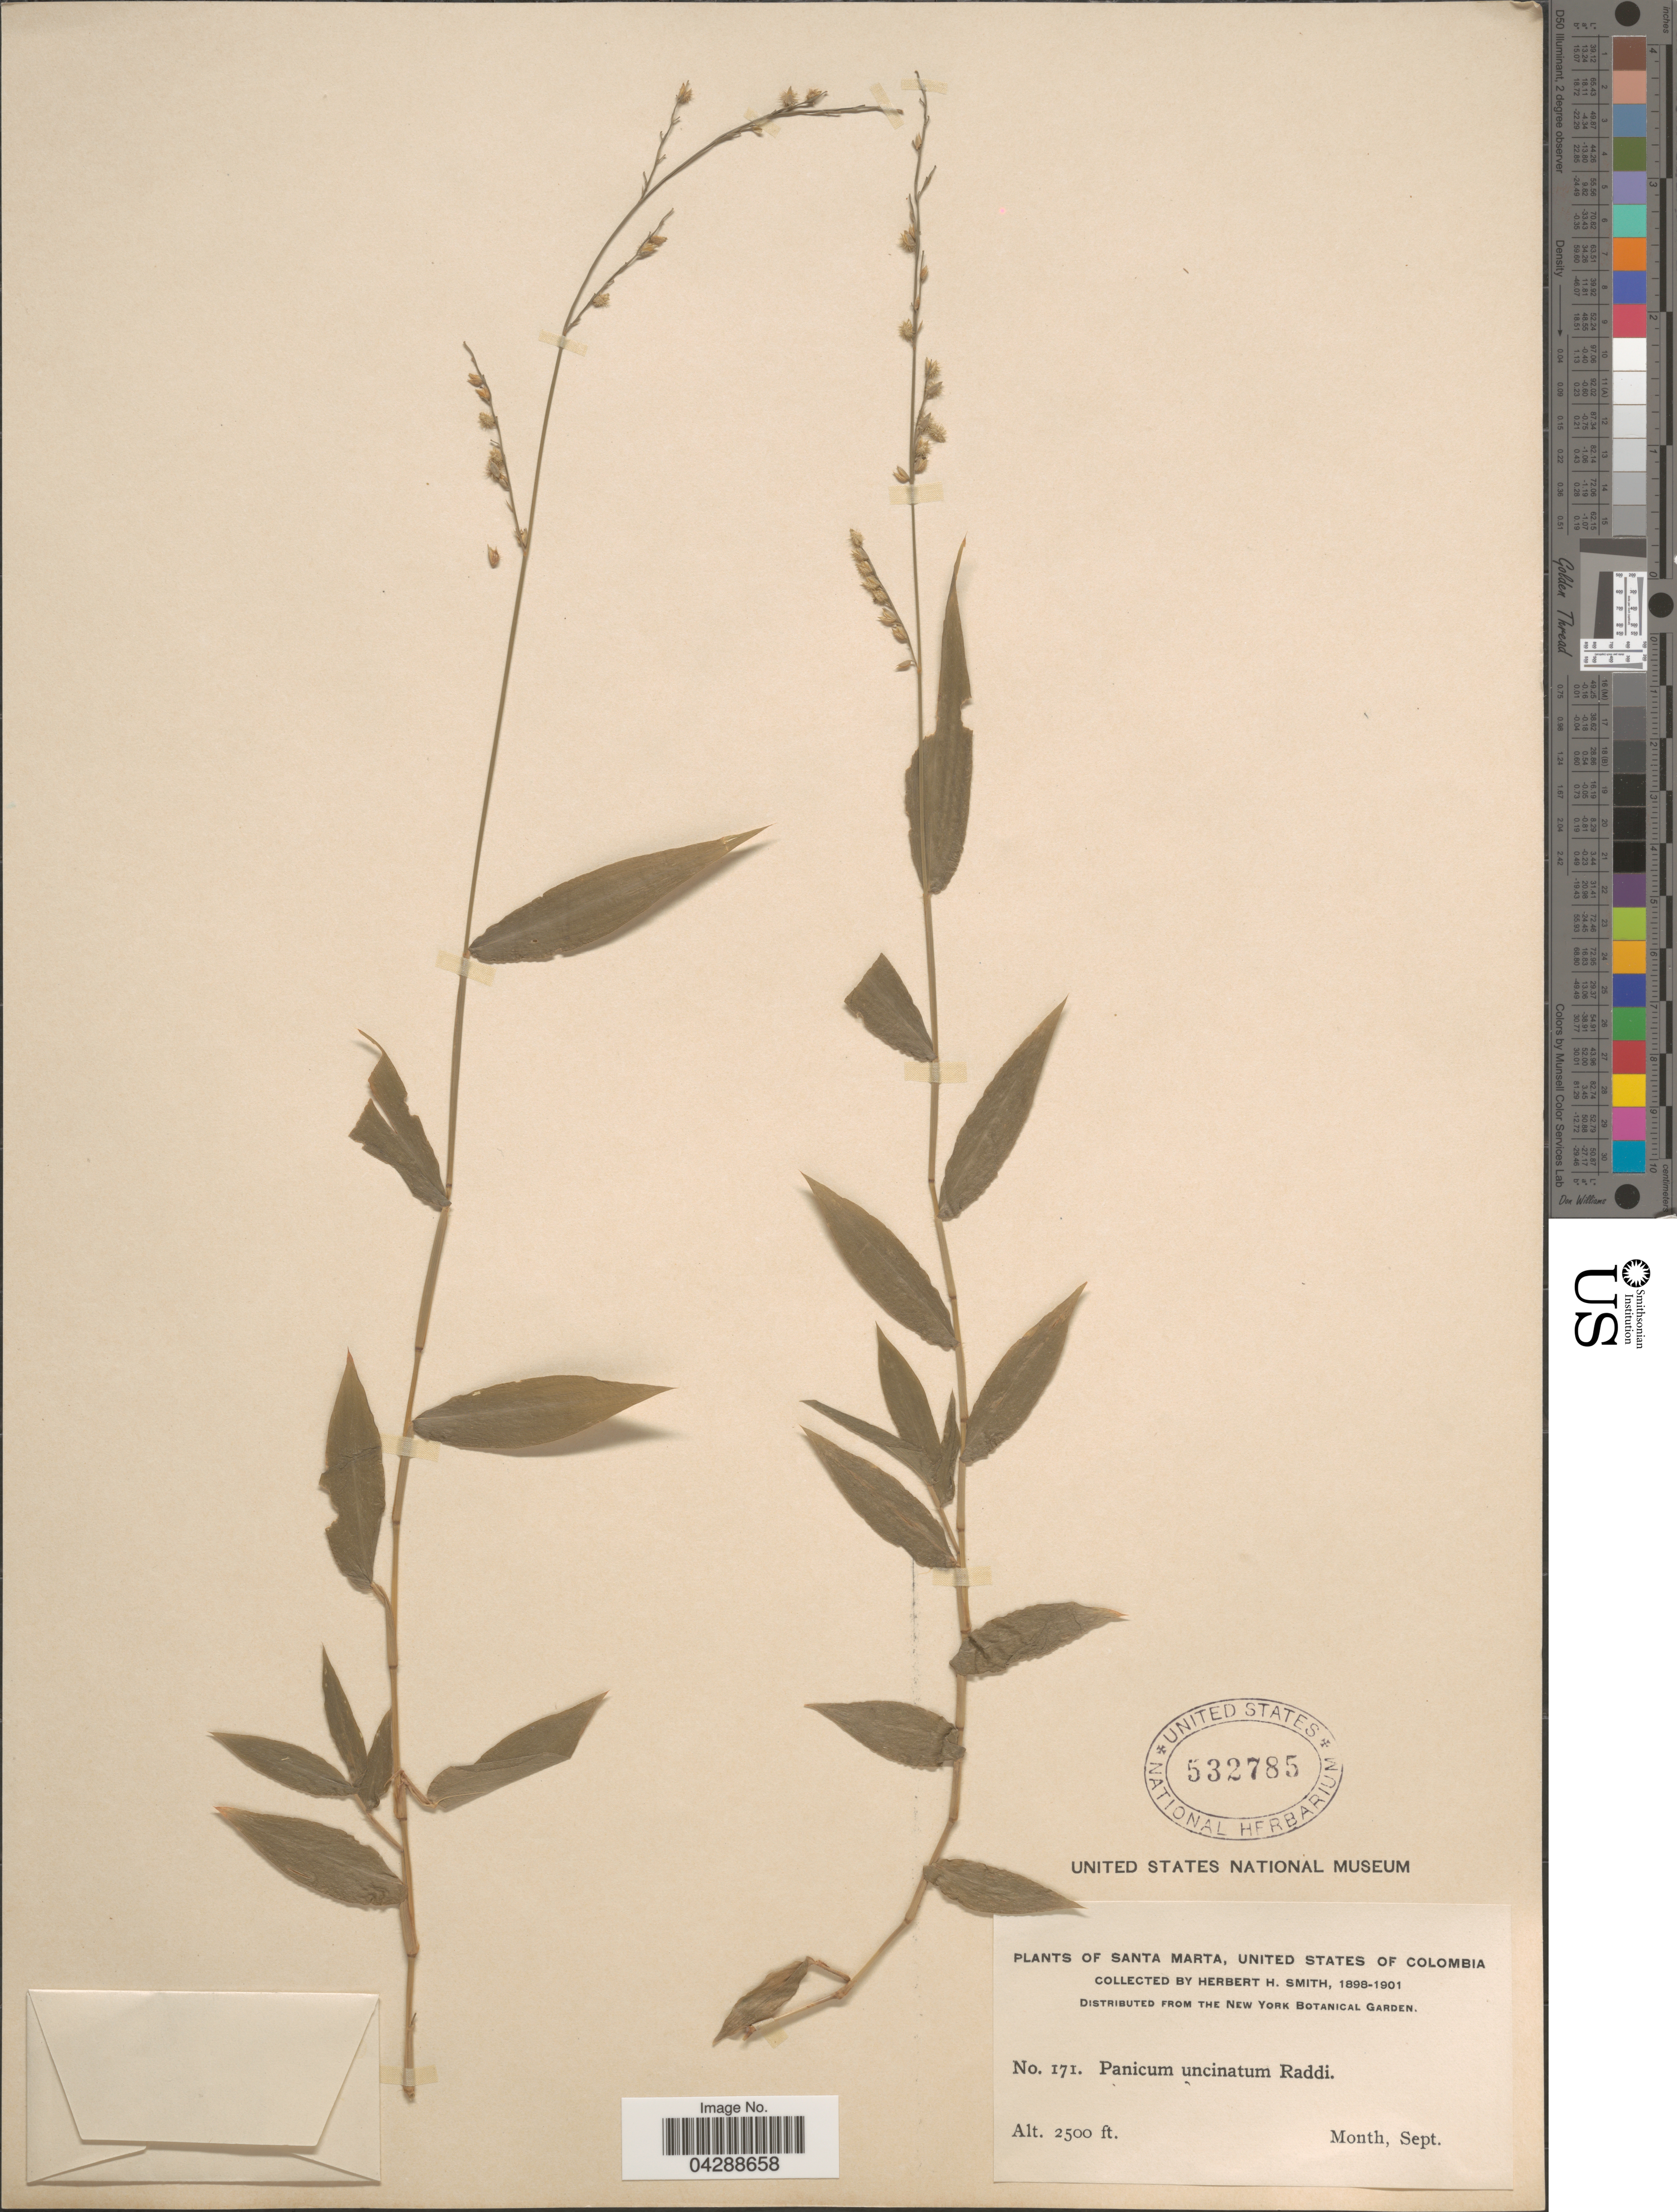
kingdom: Plantae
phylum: Tracheophyta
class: Liliopsida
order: Poales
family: Poaceae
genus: Pseudechinolaena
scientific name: Pseudechinolaena polystachya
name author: (Kunth) Stapf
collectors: Herbert H. Smith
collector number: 171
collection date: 1898-09/1901-09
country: Colombia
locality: Santa Marta.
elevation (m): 762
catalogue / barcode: US 532785